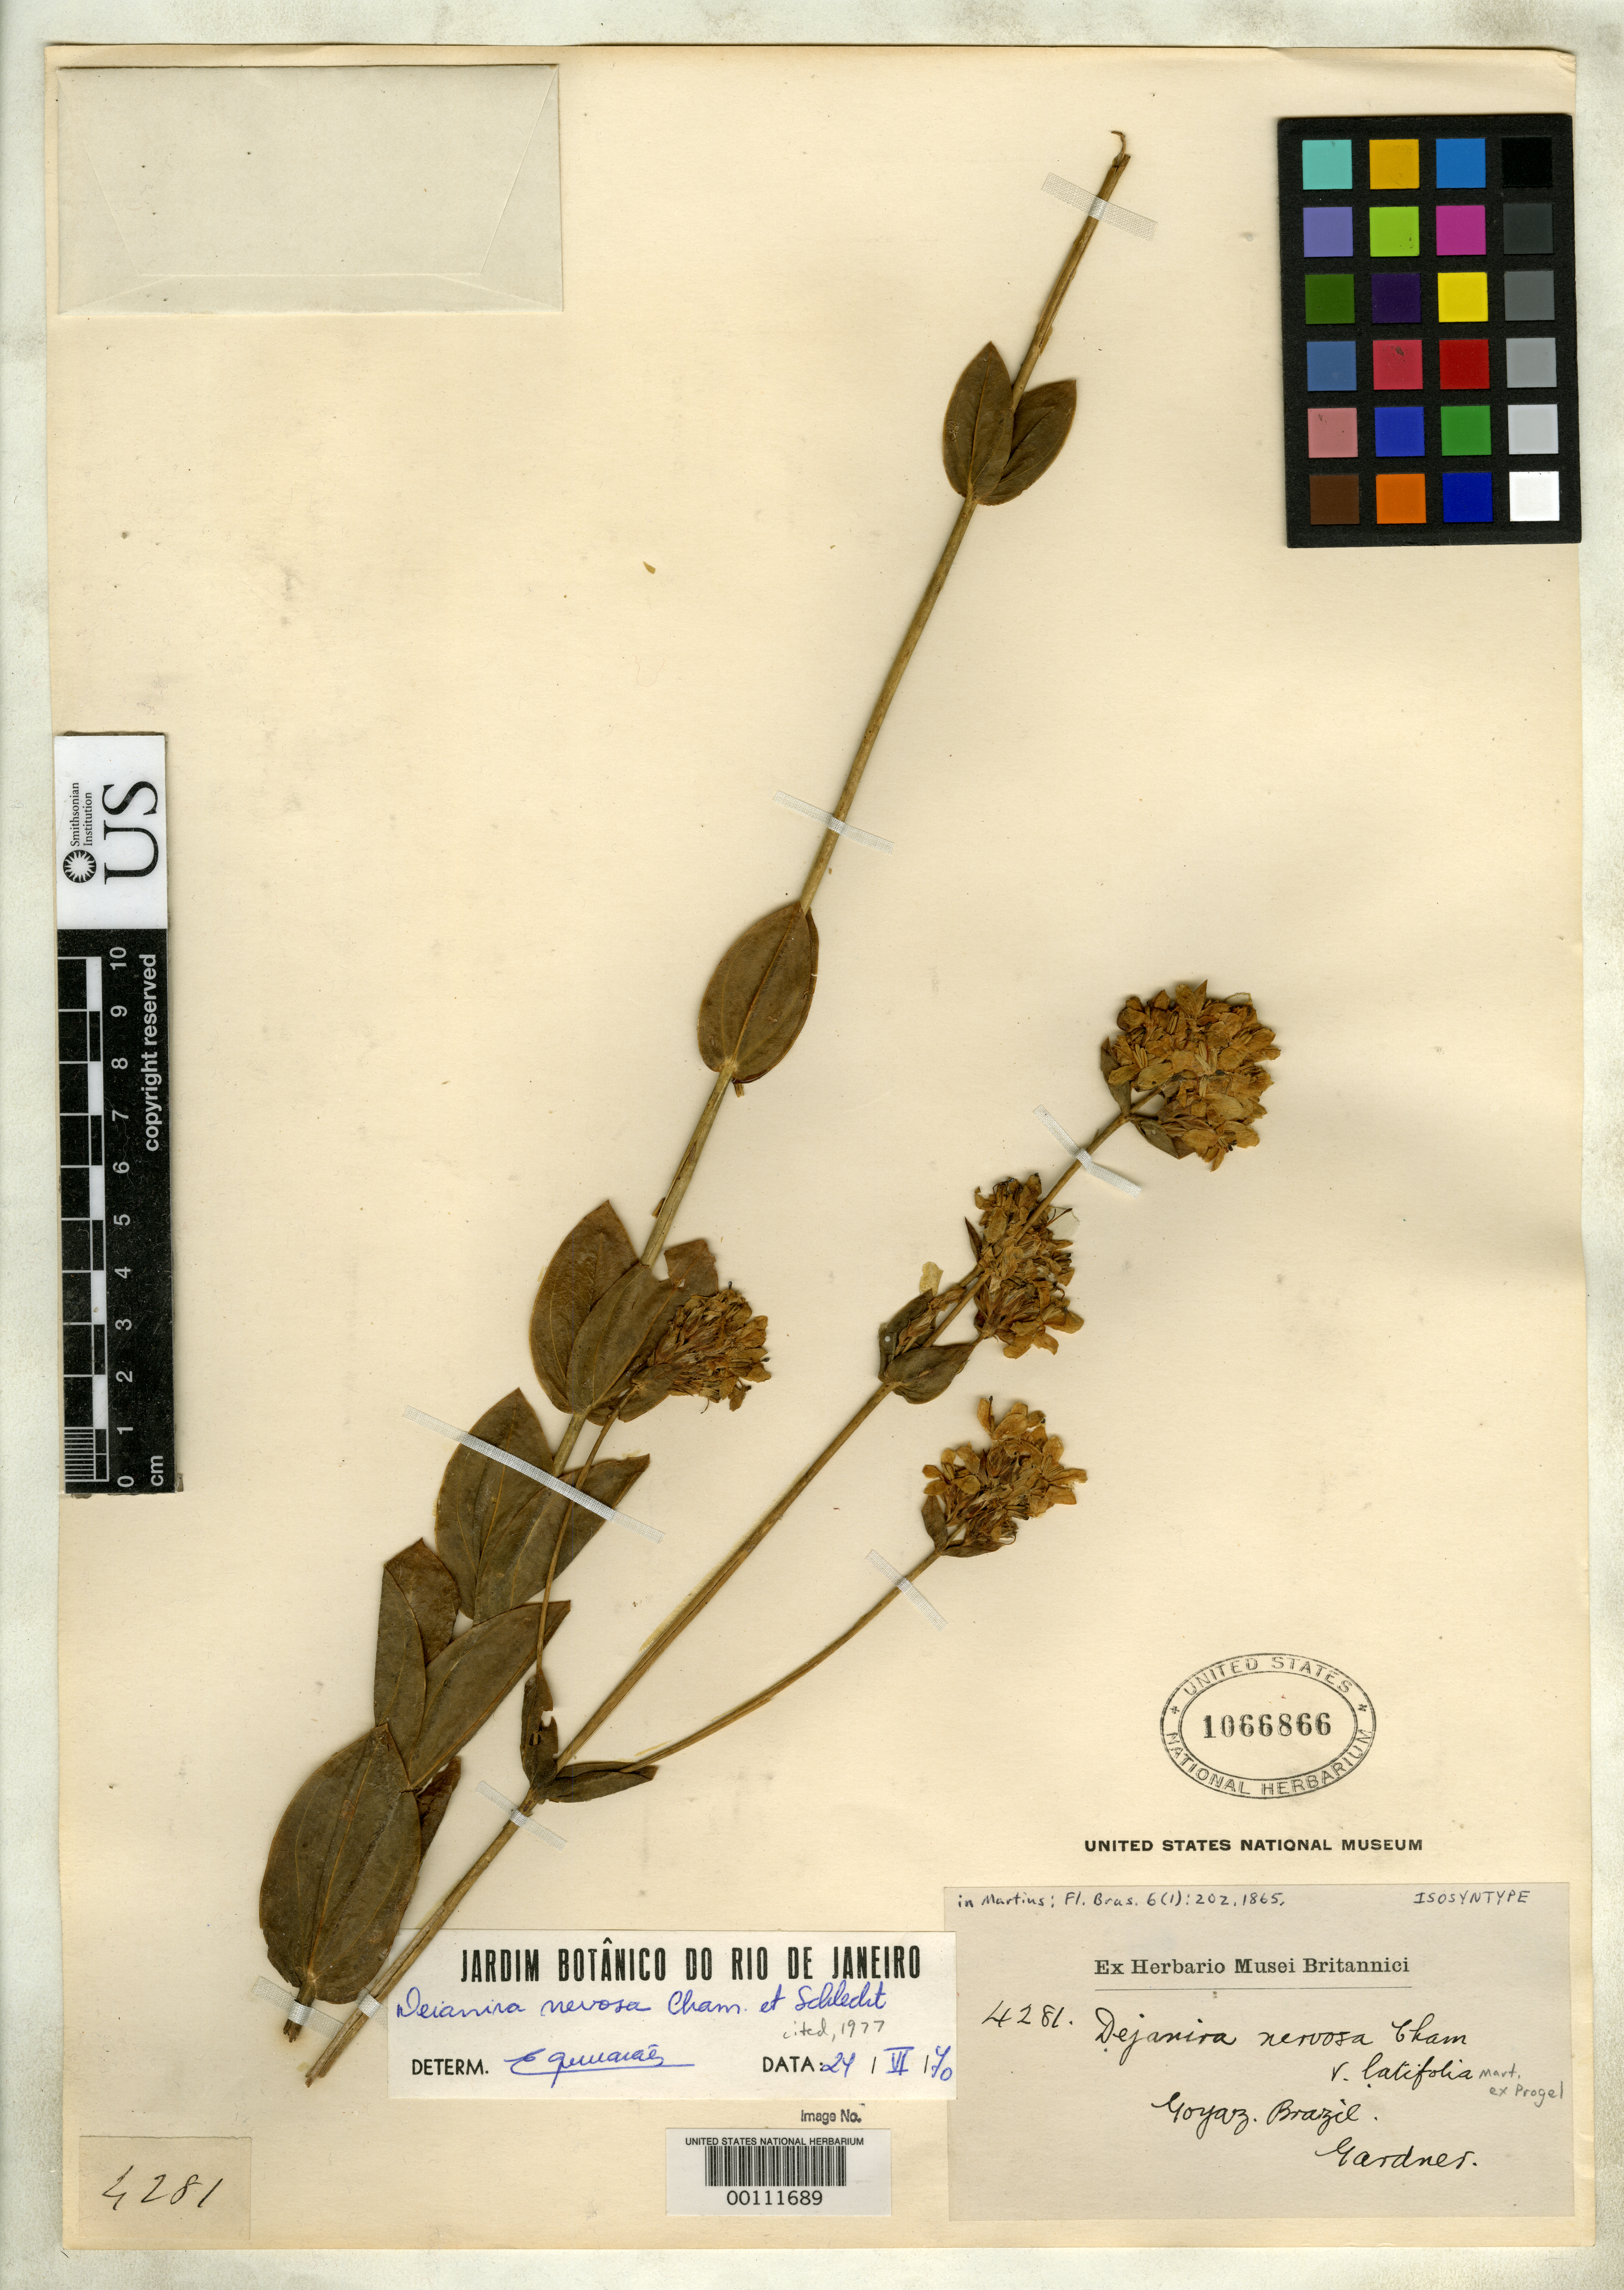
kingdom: Plantae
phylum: Tracheophyta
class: Magnoliopsida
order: Gentianales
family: Gentianaceae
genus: Deianira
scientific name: Deianira nervosa var. latifolia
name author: Mart. ex Progel in Mart.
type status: Isosyntype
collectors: G. Gardner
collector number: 4281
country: Brazil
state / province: Goiás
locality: Inter Porto Imperial et Lunie, ad flum Tocantins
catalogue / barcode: US 1066866